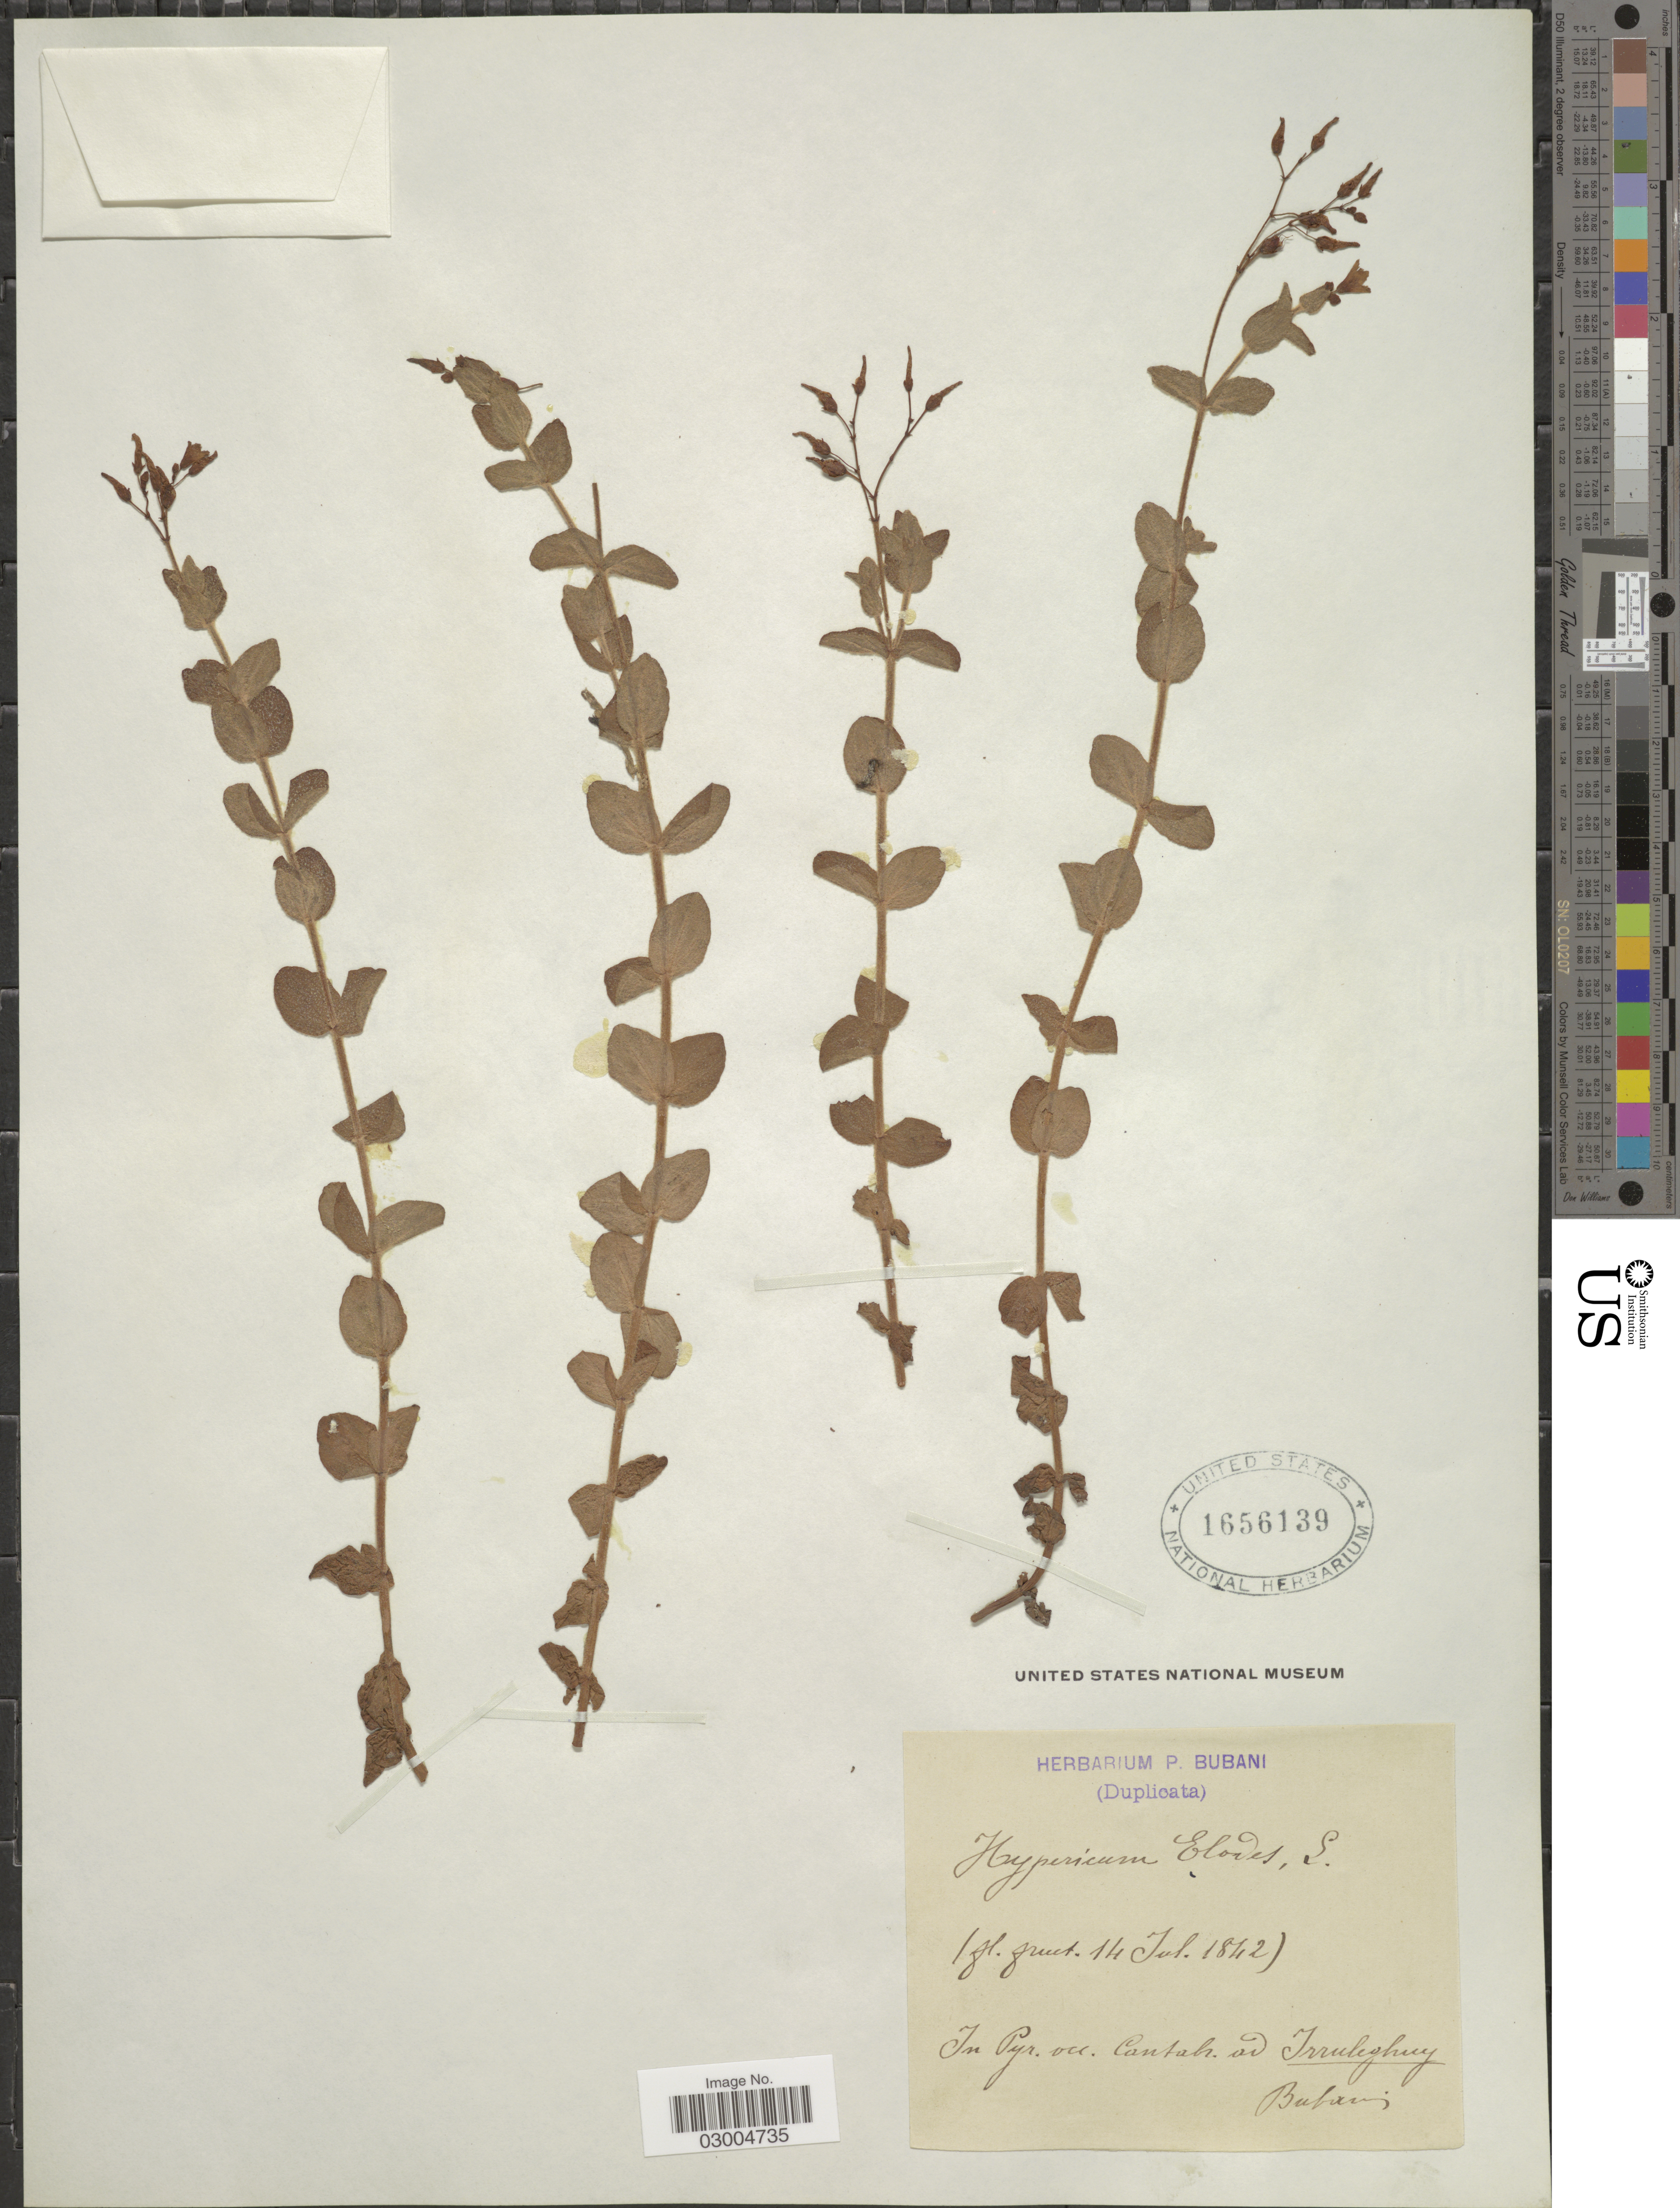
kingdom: Plantae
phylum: Tracheophyta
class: Magnoliopsida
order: Malpighiales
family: Hypericaceae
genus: Hypericum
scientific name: Hypericum elodes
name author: L.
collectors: P. Bubani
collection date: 1842-07-14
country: France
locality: In Pyr. occ. Cantabr. ad Irruleghuy.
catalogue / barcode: US 1656139